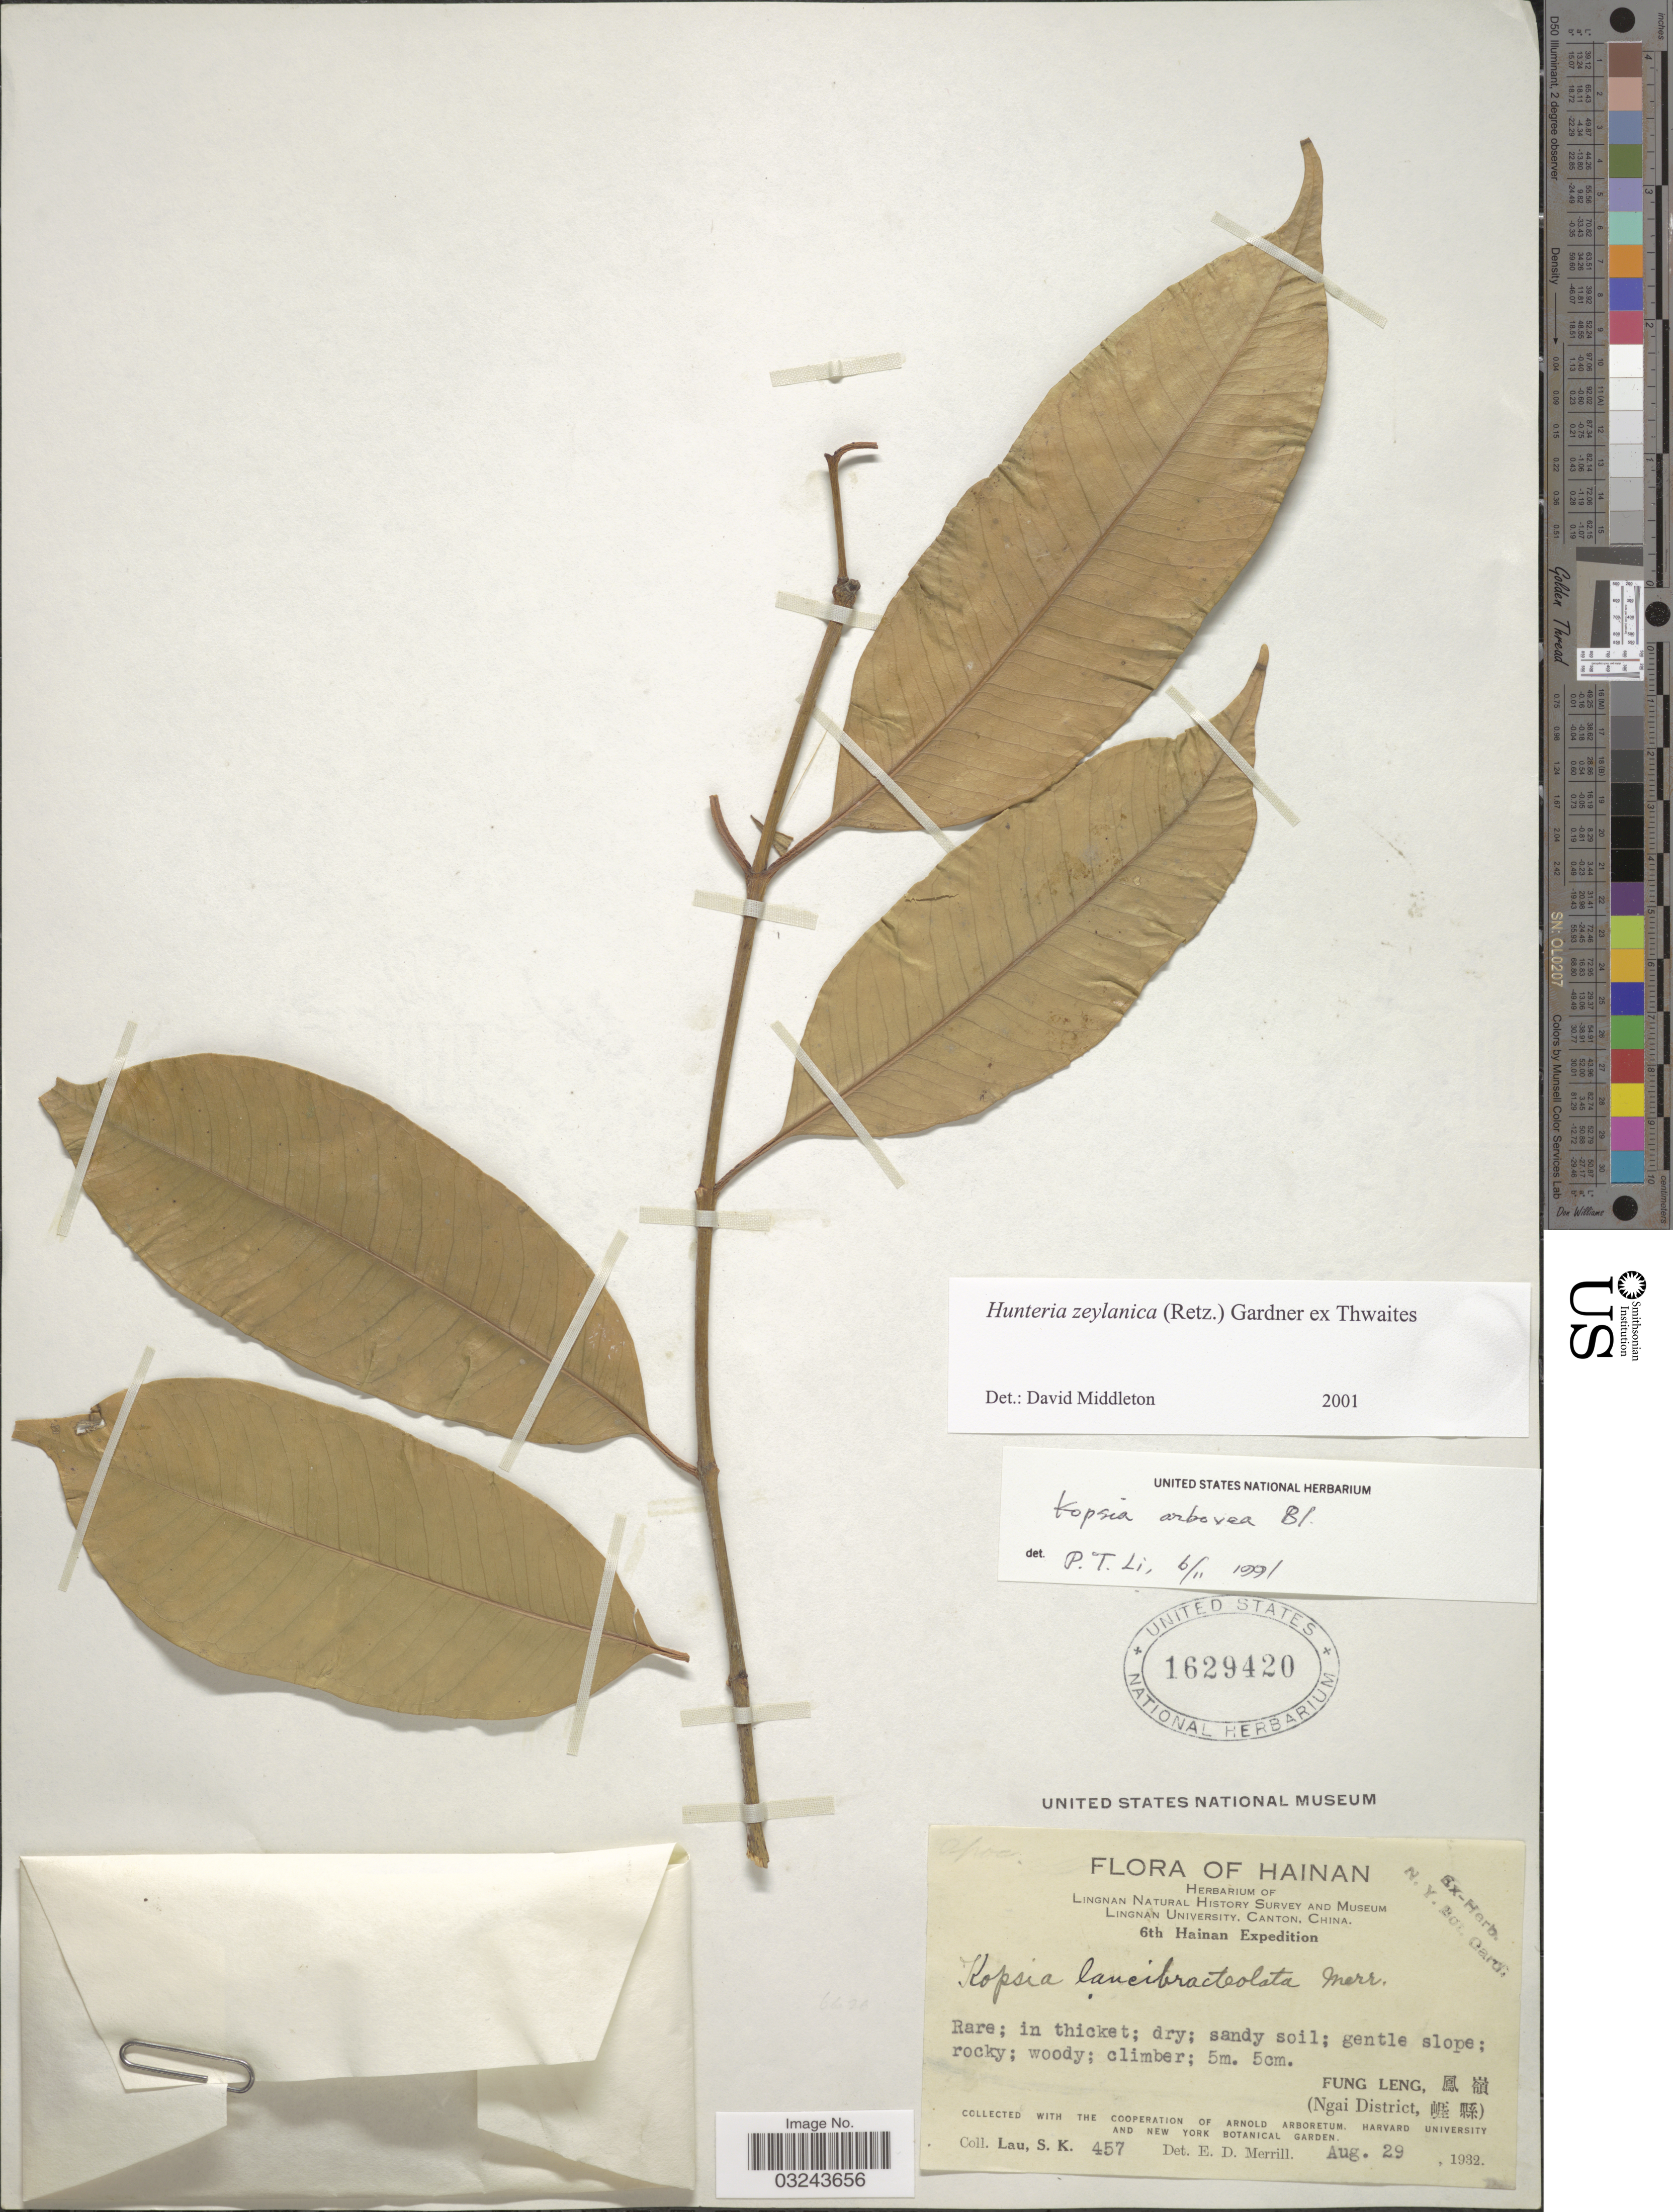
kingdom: Plantae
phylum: Tracheophyta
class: Magnoliopsida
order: Gentianales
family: Apocynaceae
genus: Hunteria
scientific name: Hunteria zeylanica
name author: (Retz.) Gardner ex Thwaites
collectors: S. K. Lau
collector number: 457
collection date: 1932-08-29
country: China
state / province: Hainan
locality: Fung Leng. (Ngai District).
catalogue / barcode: US 1629420